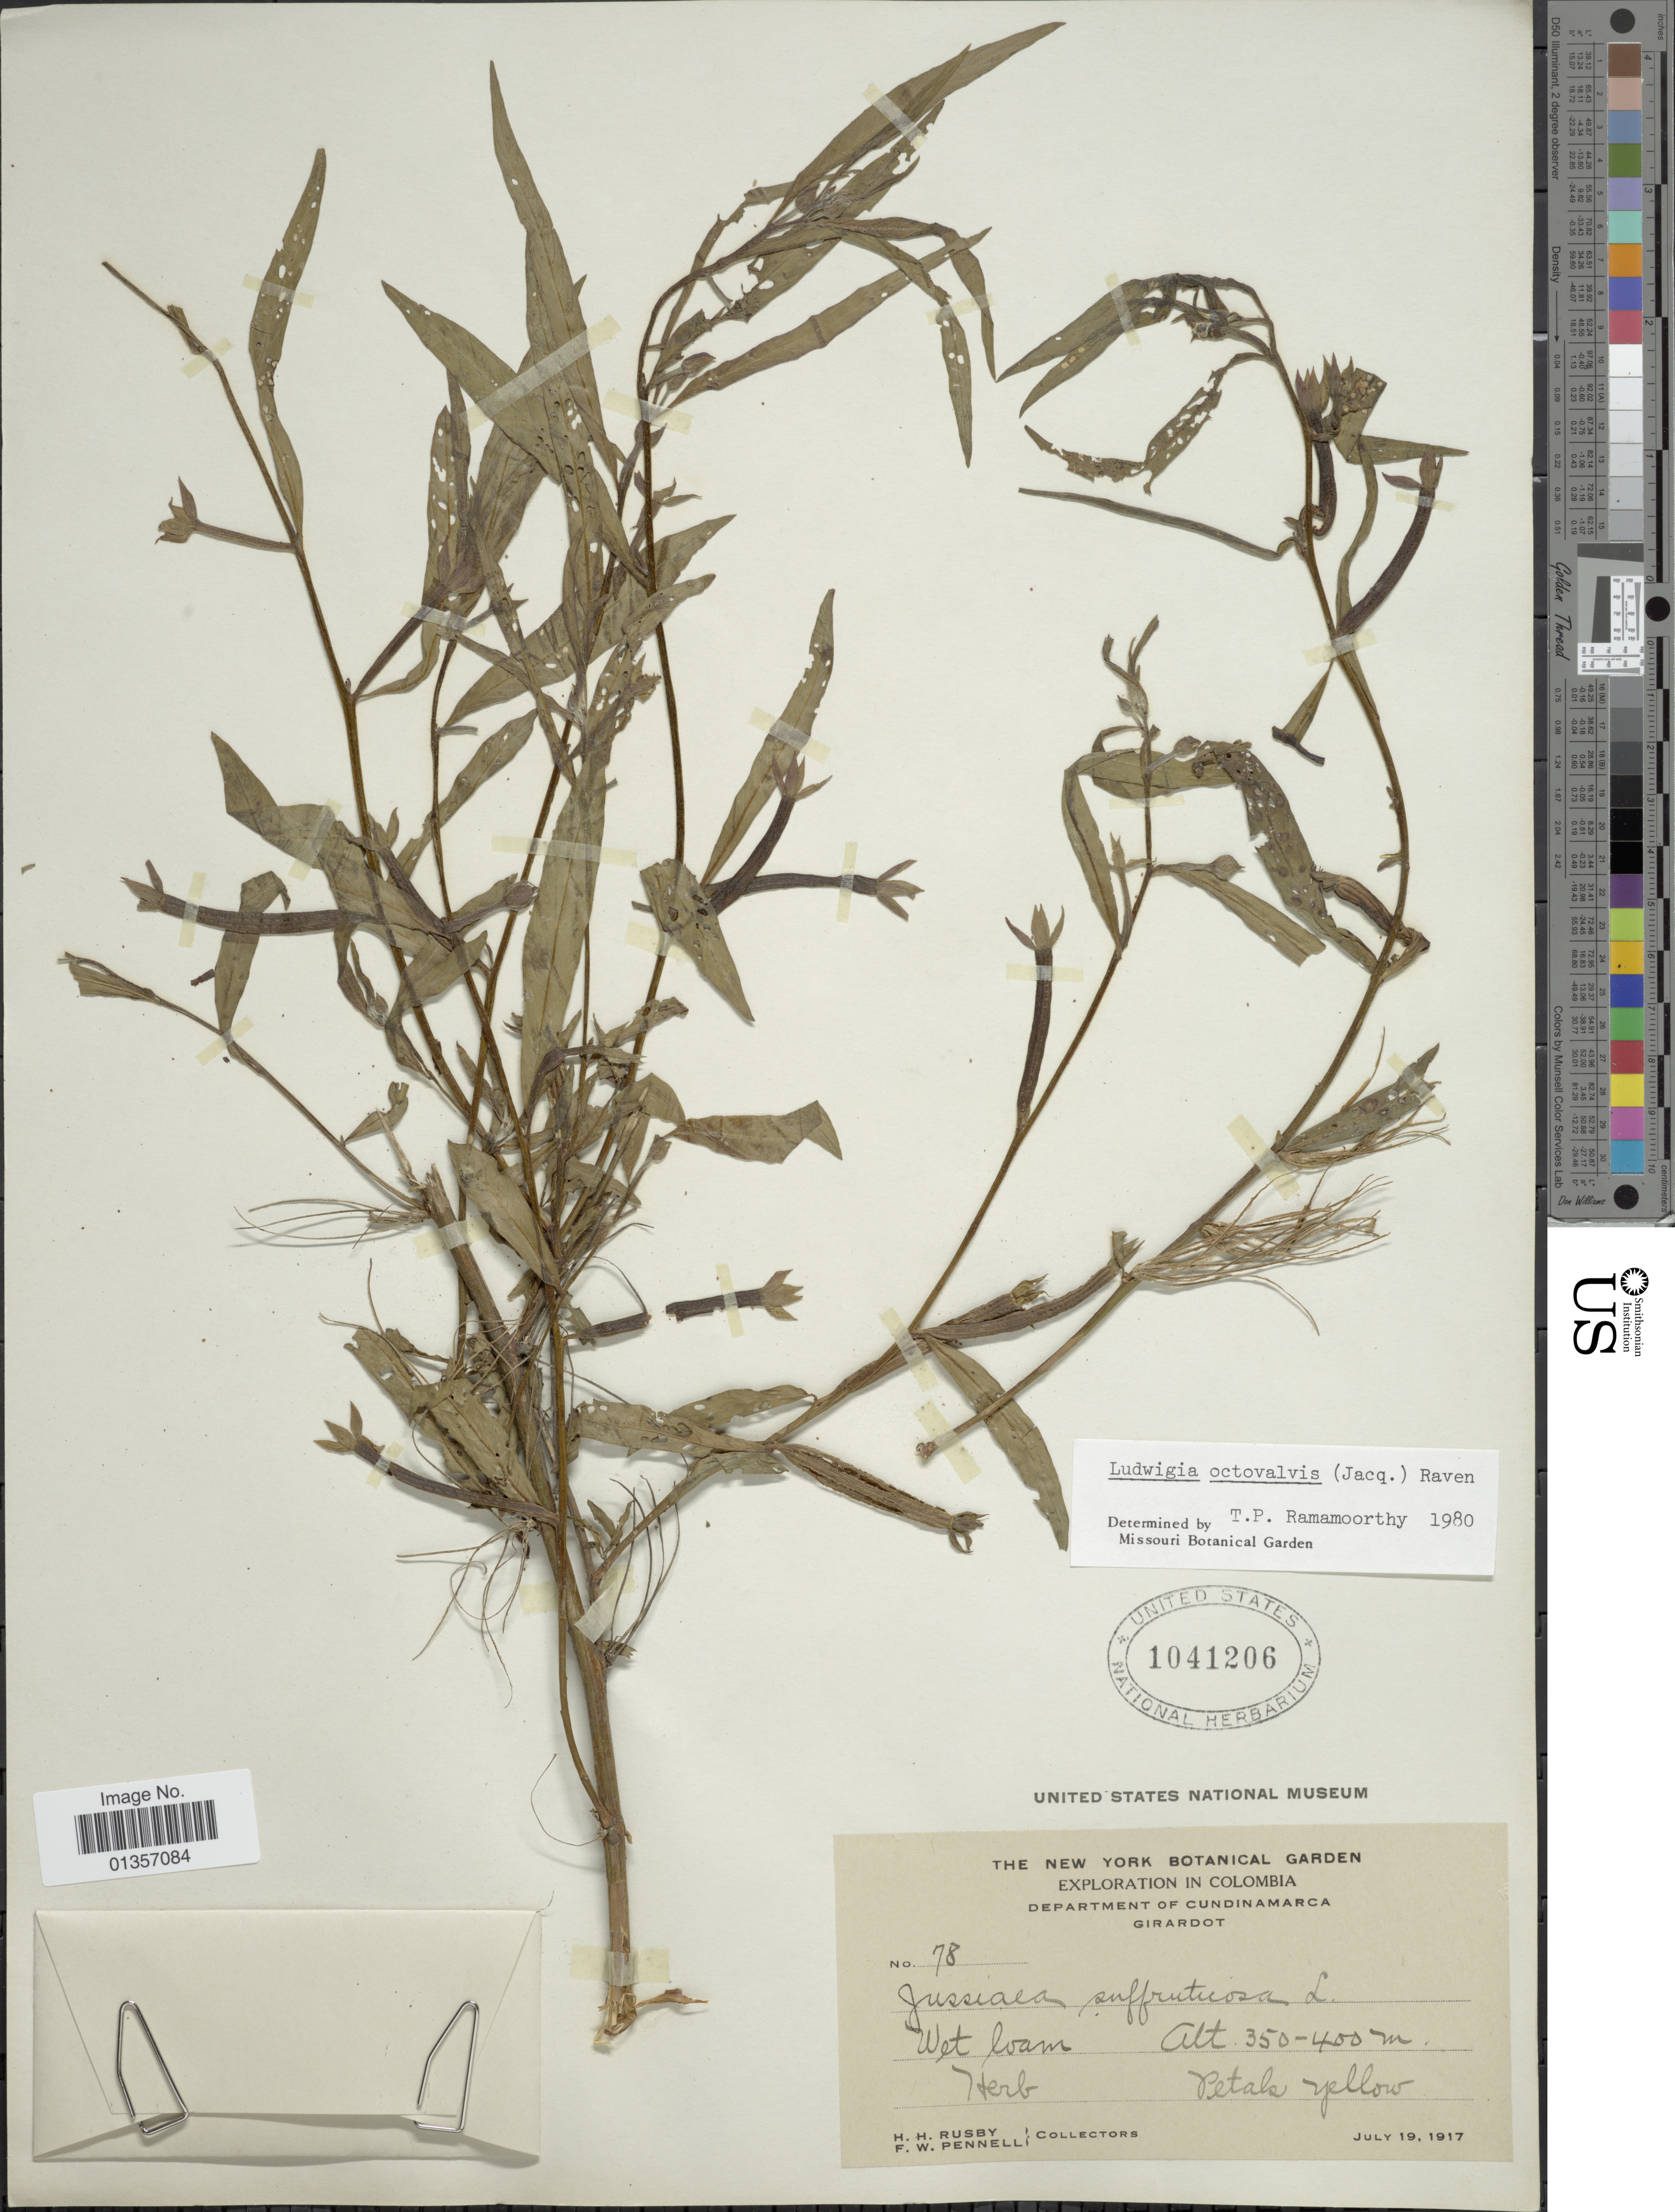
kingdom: Plantae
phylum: Tracheophyta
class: Magnoliopsida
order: Myrtales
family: Onagraceae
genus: Ludwigia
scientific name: Ludwigia octovalvis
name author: (Jacq.) P.H. Raven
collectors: H. H. Rusby & F. W. Pennell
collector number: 78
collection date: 1917-07-19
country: Colombia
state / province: Cundinamarca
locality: Girardot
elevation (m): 350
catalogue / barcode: US 1041206